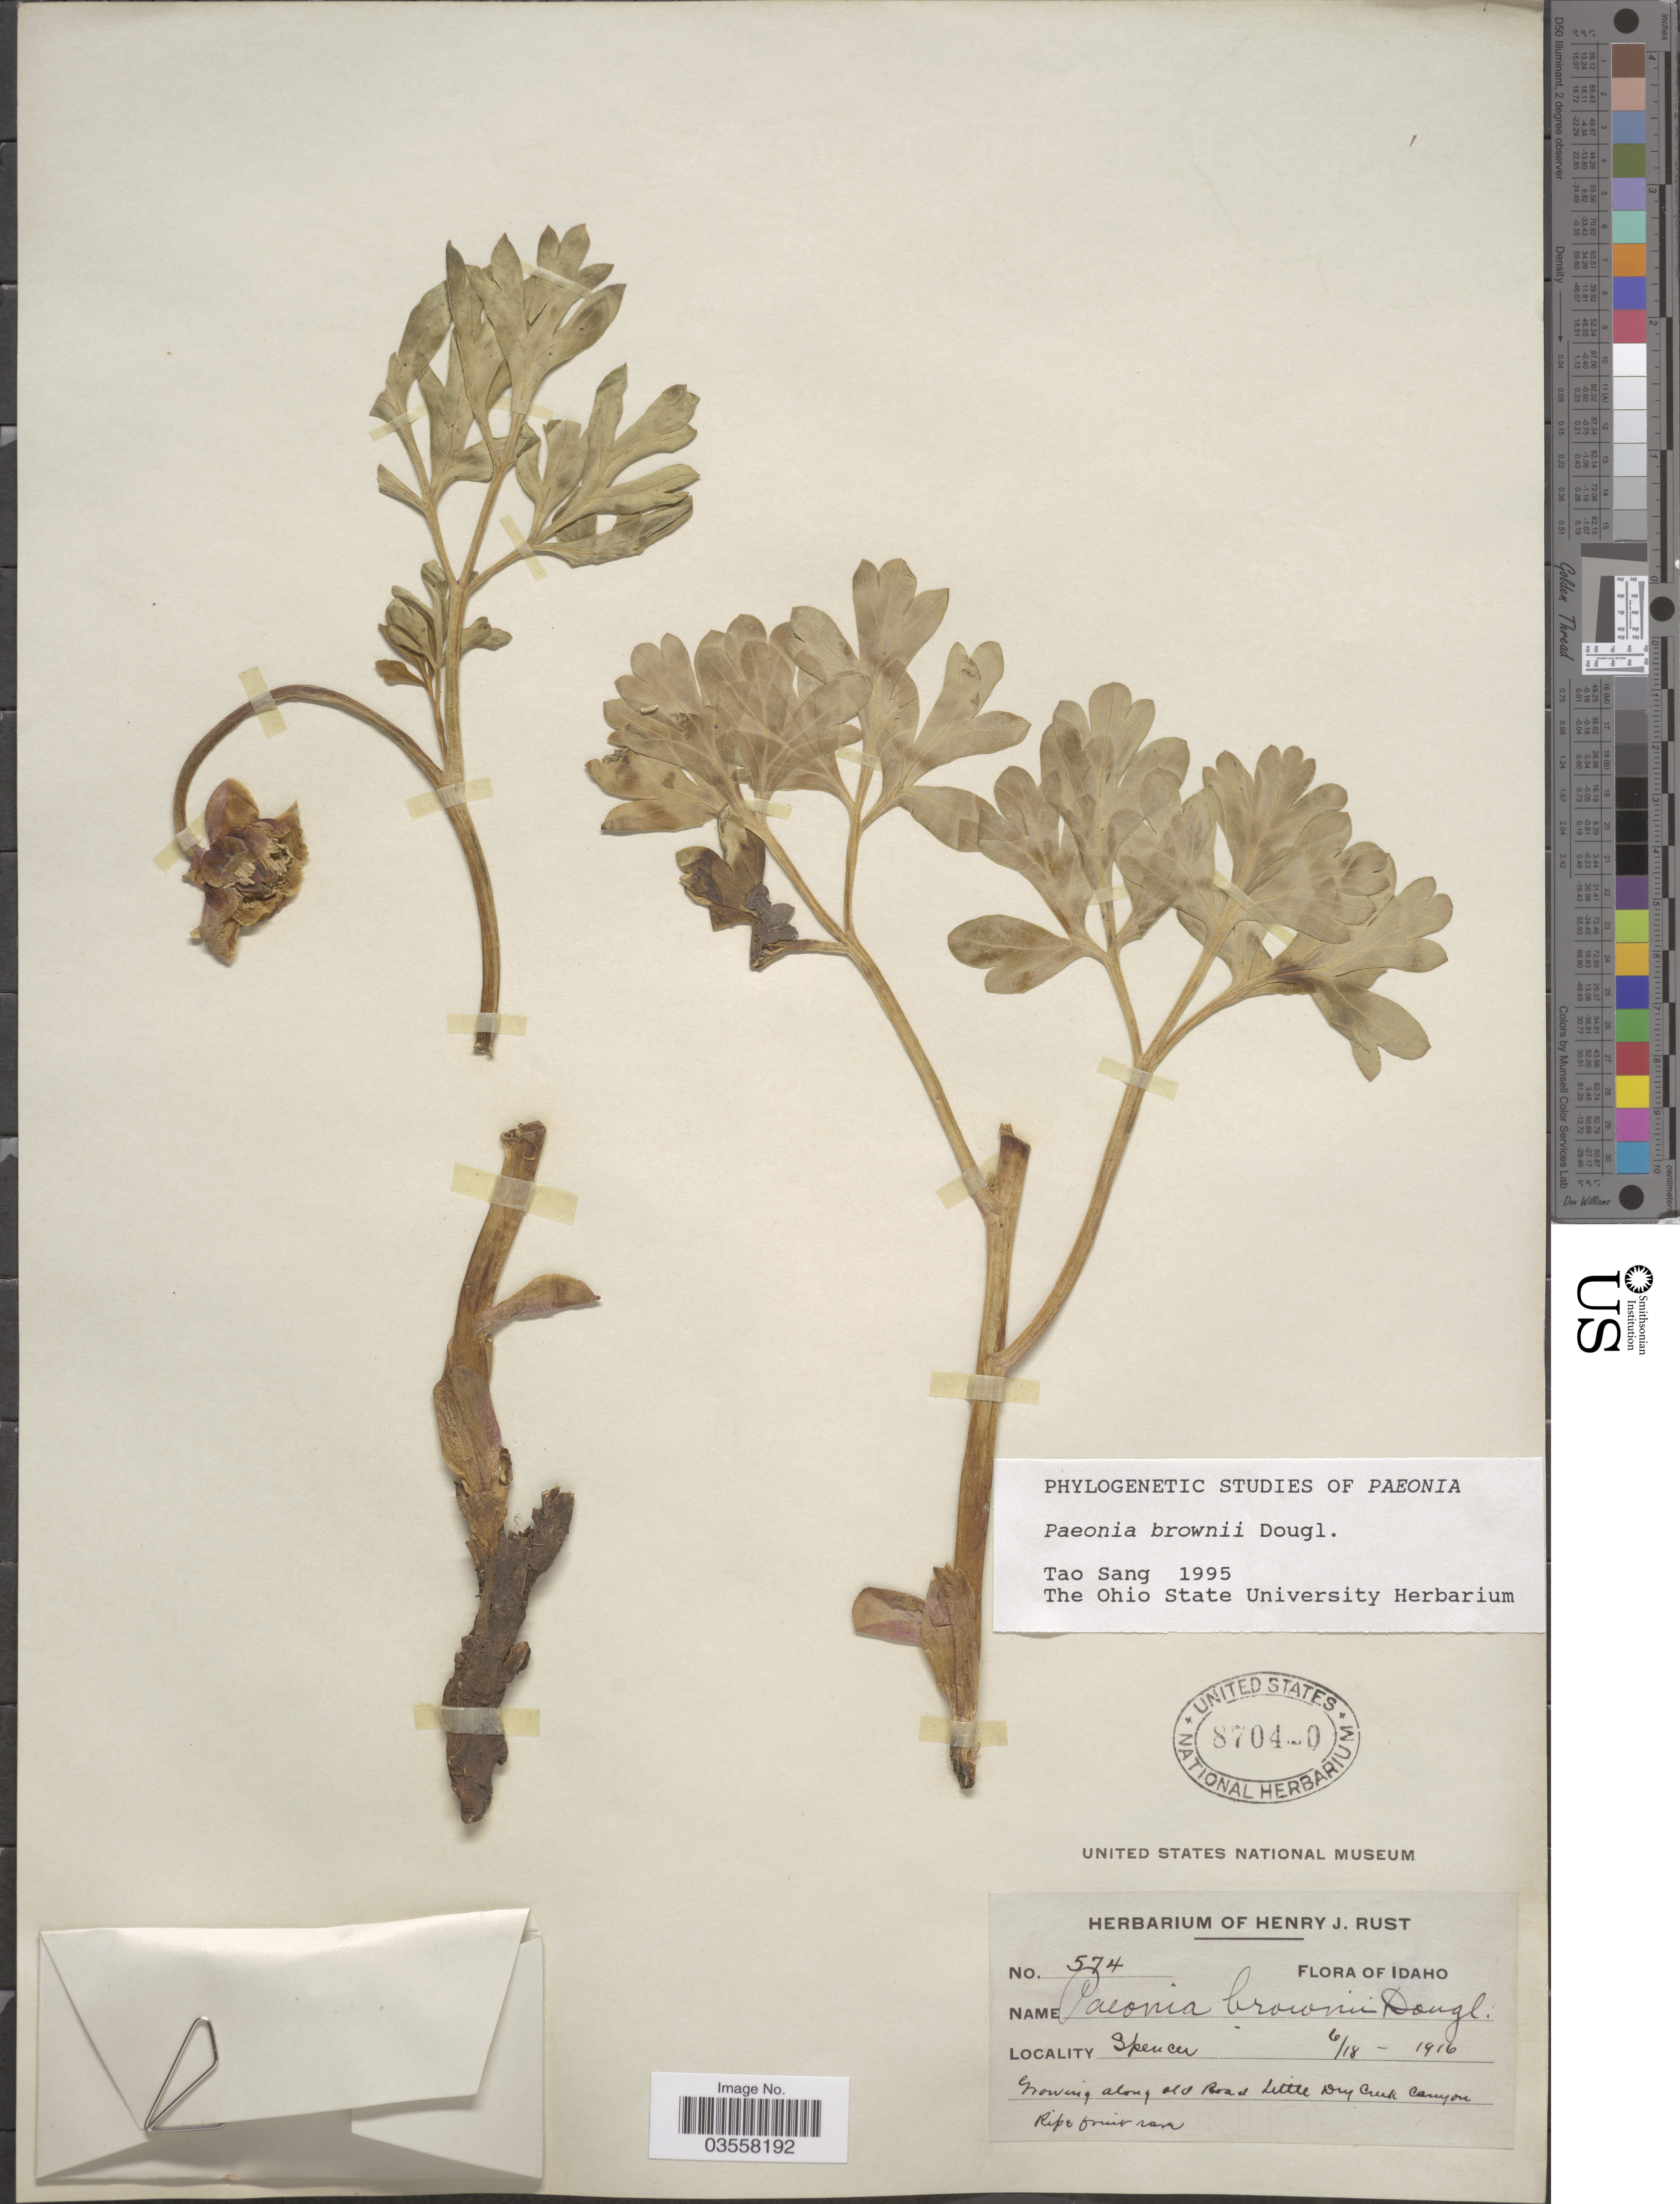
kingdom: Plantae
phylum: Tracheophyta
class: Magnoliopsida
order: Saxifragales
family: Paeoniaceae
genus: Paeonia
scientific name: Paeonia brownii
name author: Douglas ex Hook.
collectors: ex herb. Henry J. Rust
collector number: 574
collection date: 1916-06-18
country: United States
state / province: Idaho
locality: Spencer. Growing along old Road Little Dry Creek Canyon.